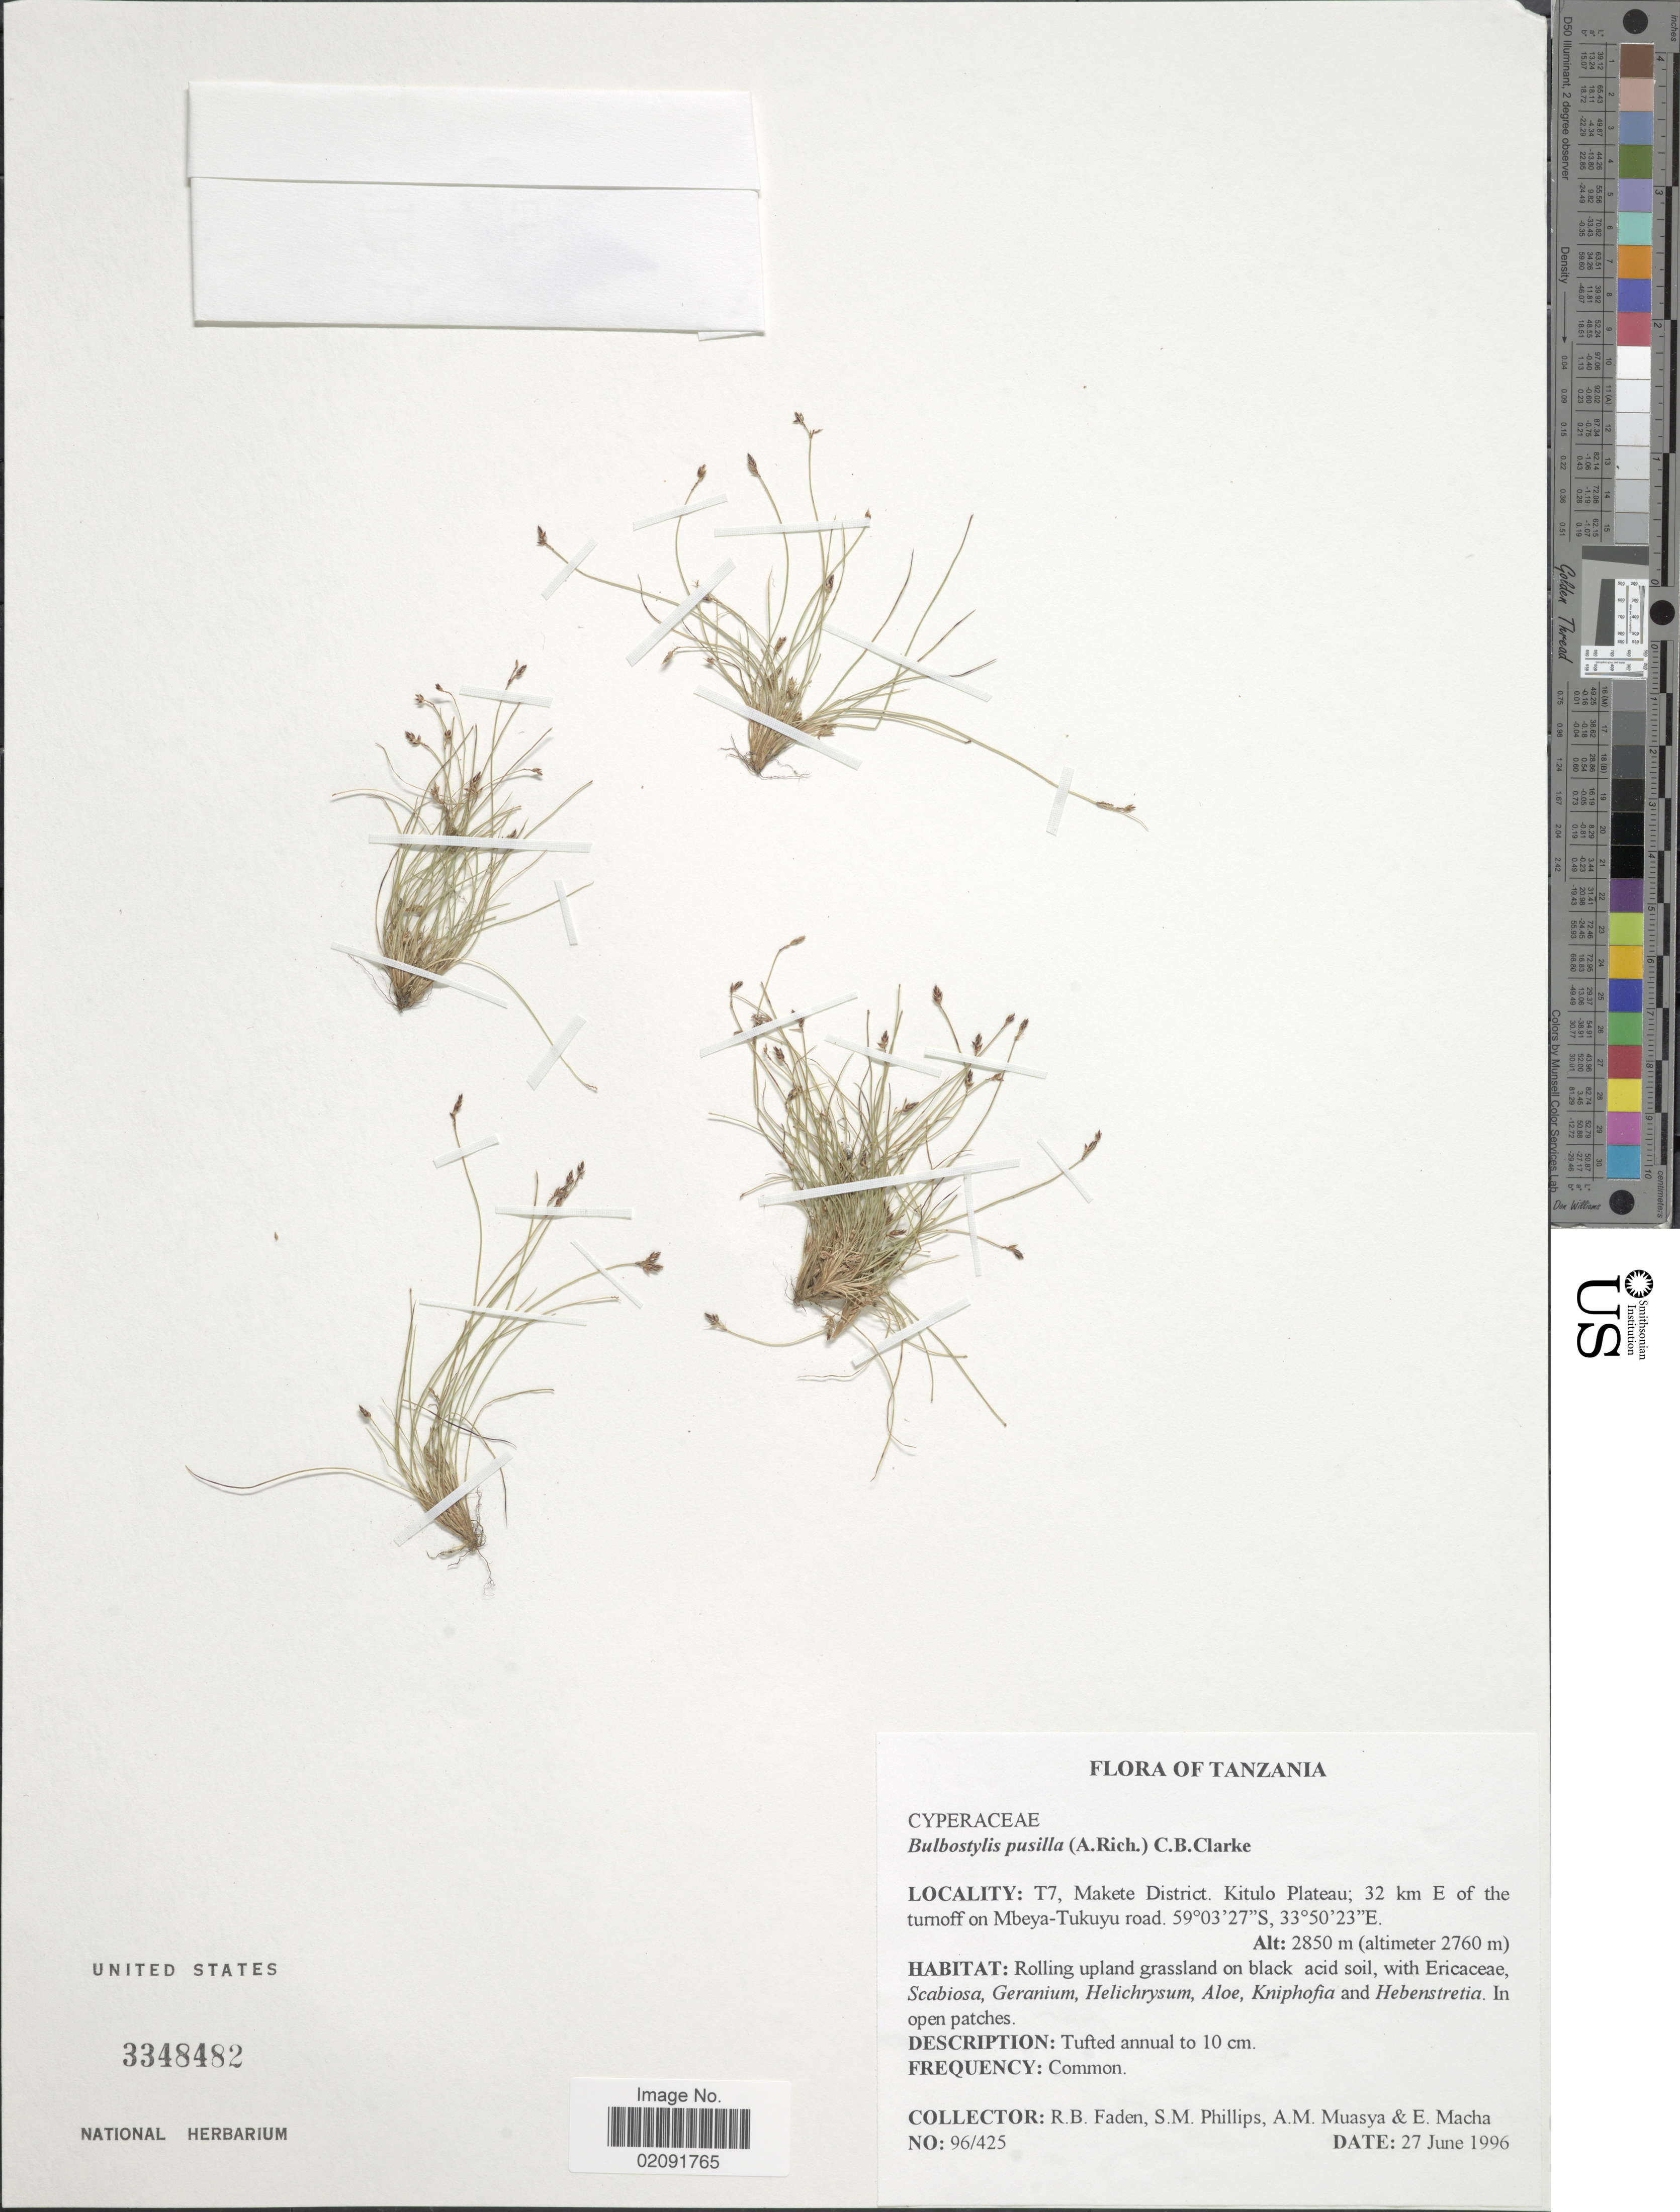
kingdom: Plantae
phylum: Tracheophyta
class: Liliopsida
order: Poales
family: Cyperaceae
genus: Bulbostylis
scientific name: Bulbostylis pusilla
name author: (Hochst. ex A. Rich.) C.B. Clarke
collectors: R. B. Faden, S. M. Phillips, A. Muasya & E. Macha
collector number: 96/425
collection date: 1996-06-27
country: Tanzania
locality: T7, Makete District, Kitulo Plateau; 32 km E of the turnoff on Mbeya-Tukuyu road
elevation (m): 1850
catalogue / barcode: US 3348482